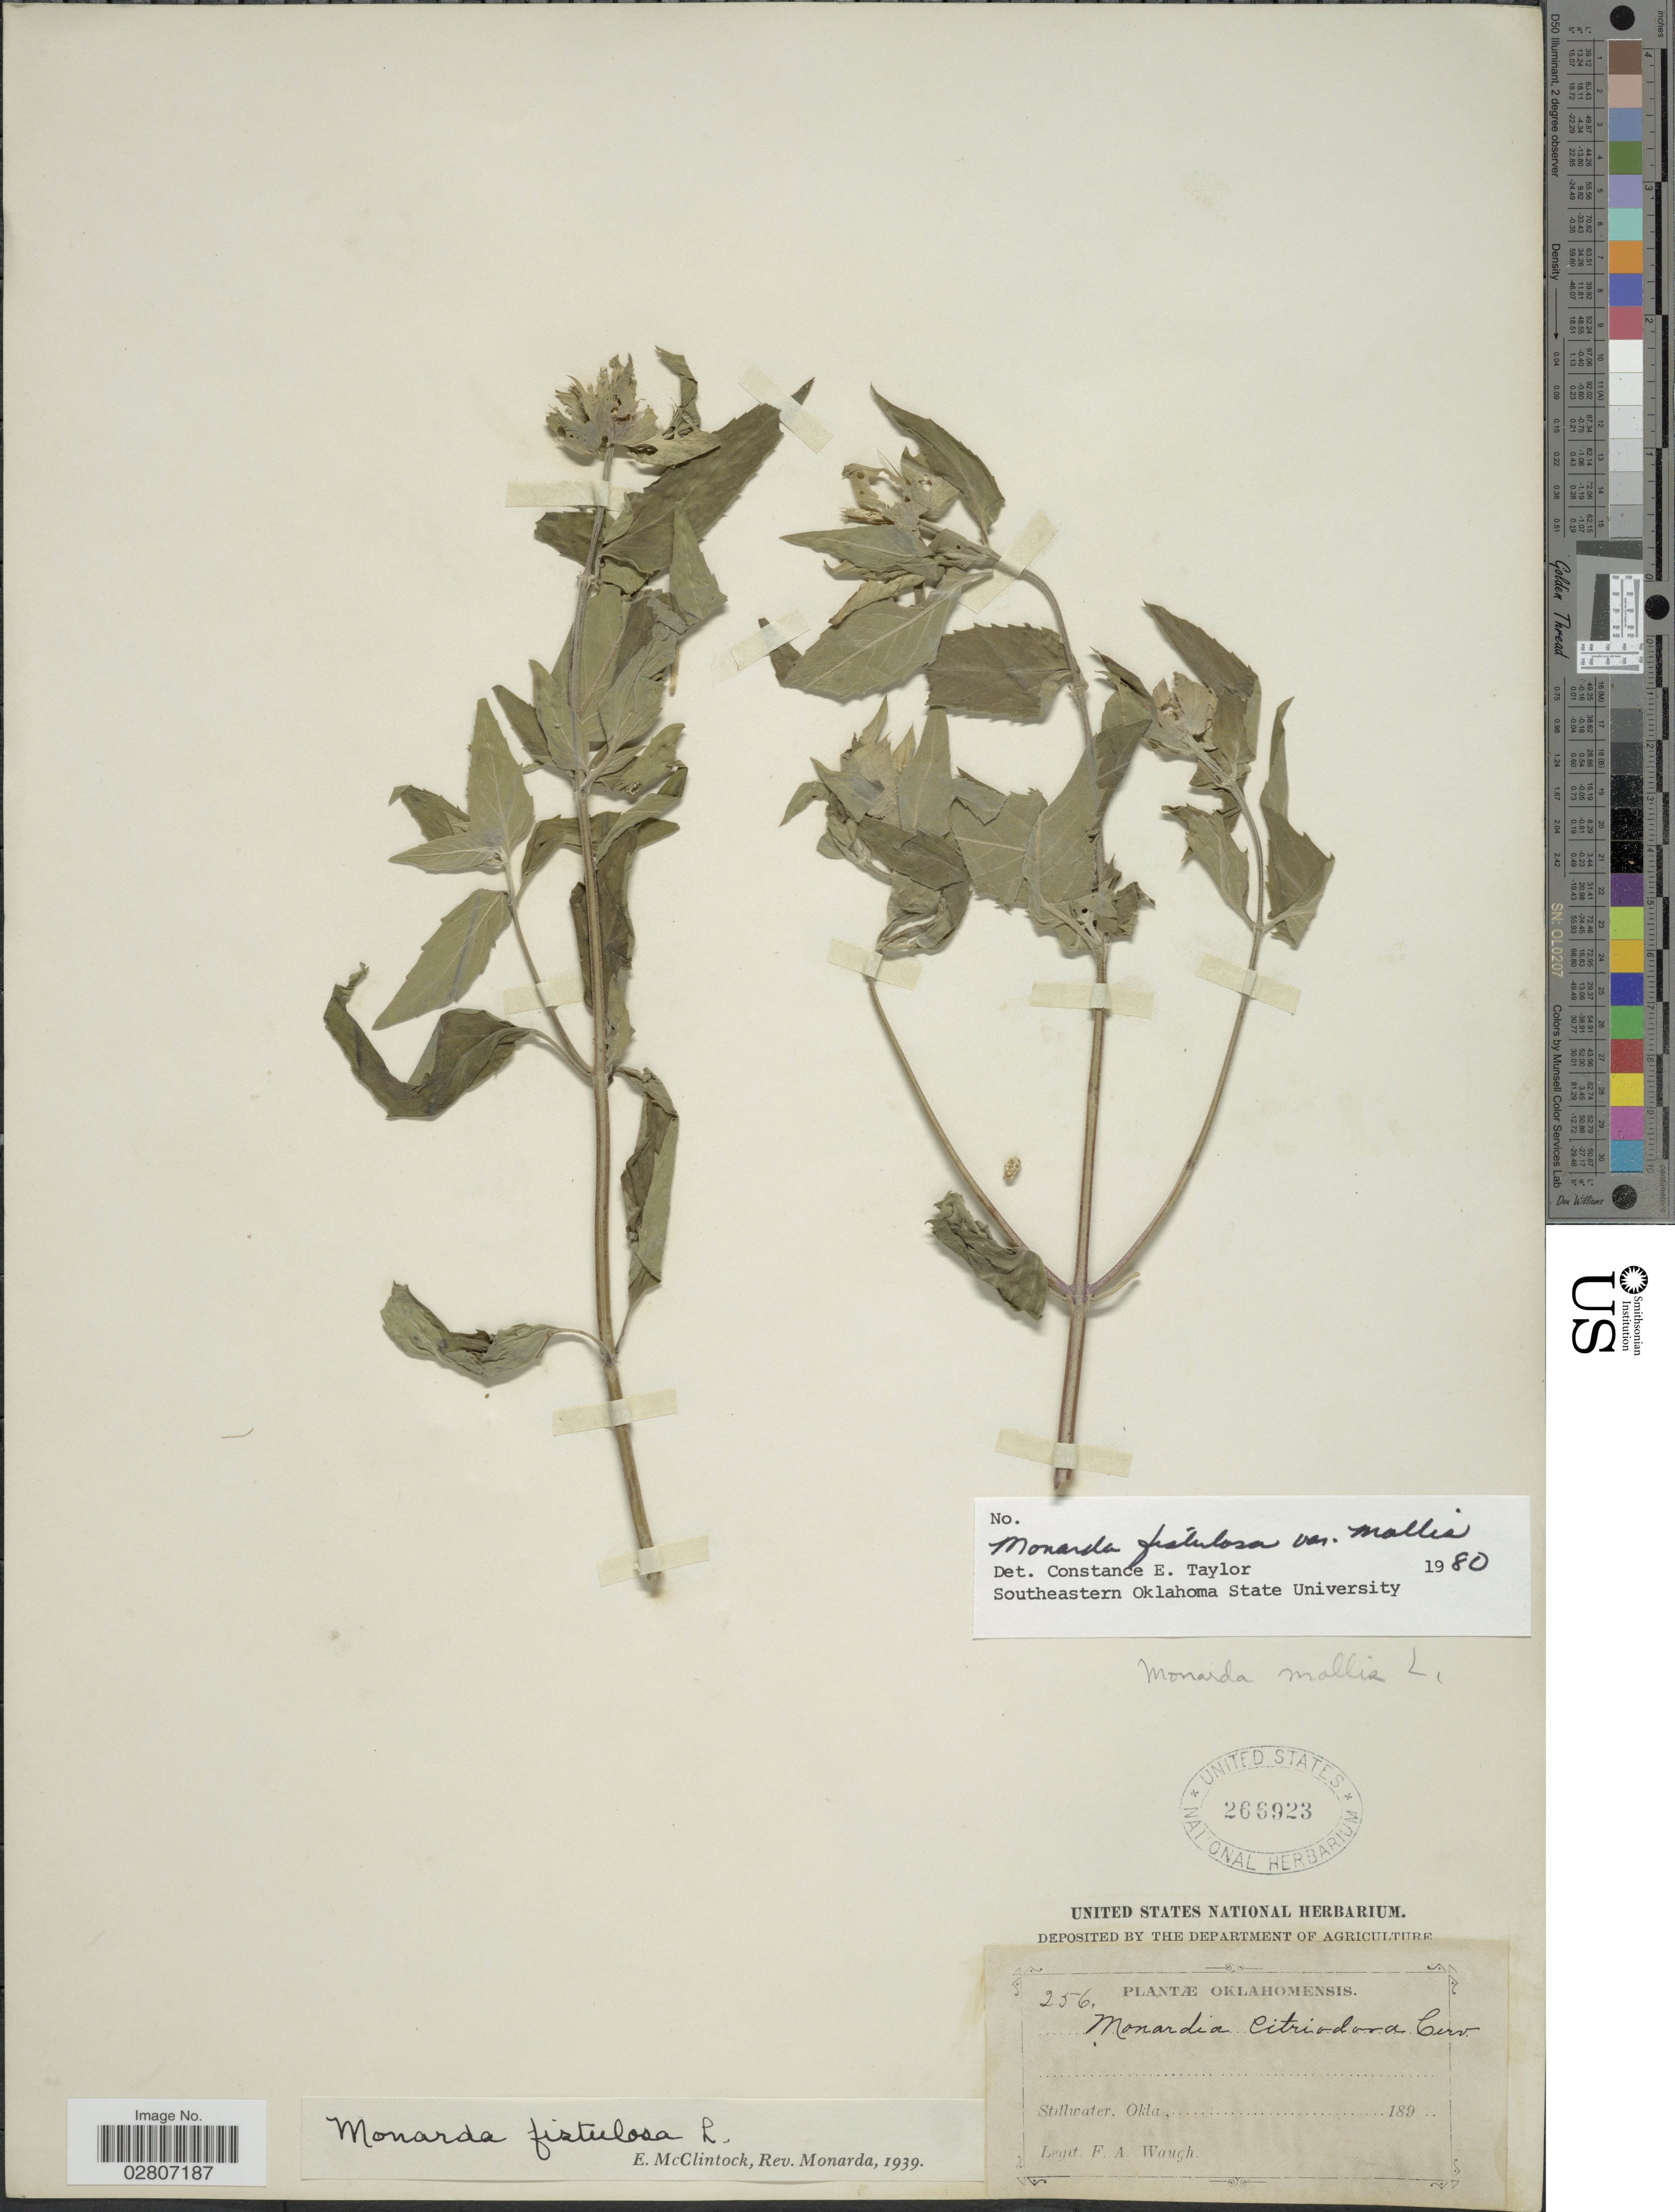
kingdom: Plantae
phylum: Tracheophyta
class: Magnoliopsida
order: Lamiales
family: Lamiaceae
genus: Monarda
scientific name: Monarda fistulosa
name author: L.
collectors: F. Waugh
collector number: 256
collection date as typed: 189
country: United States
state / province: Oklahoma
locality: Stillwater.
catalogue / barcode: US 266923